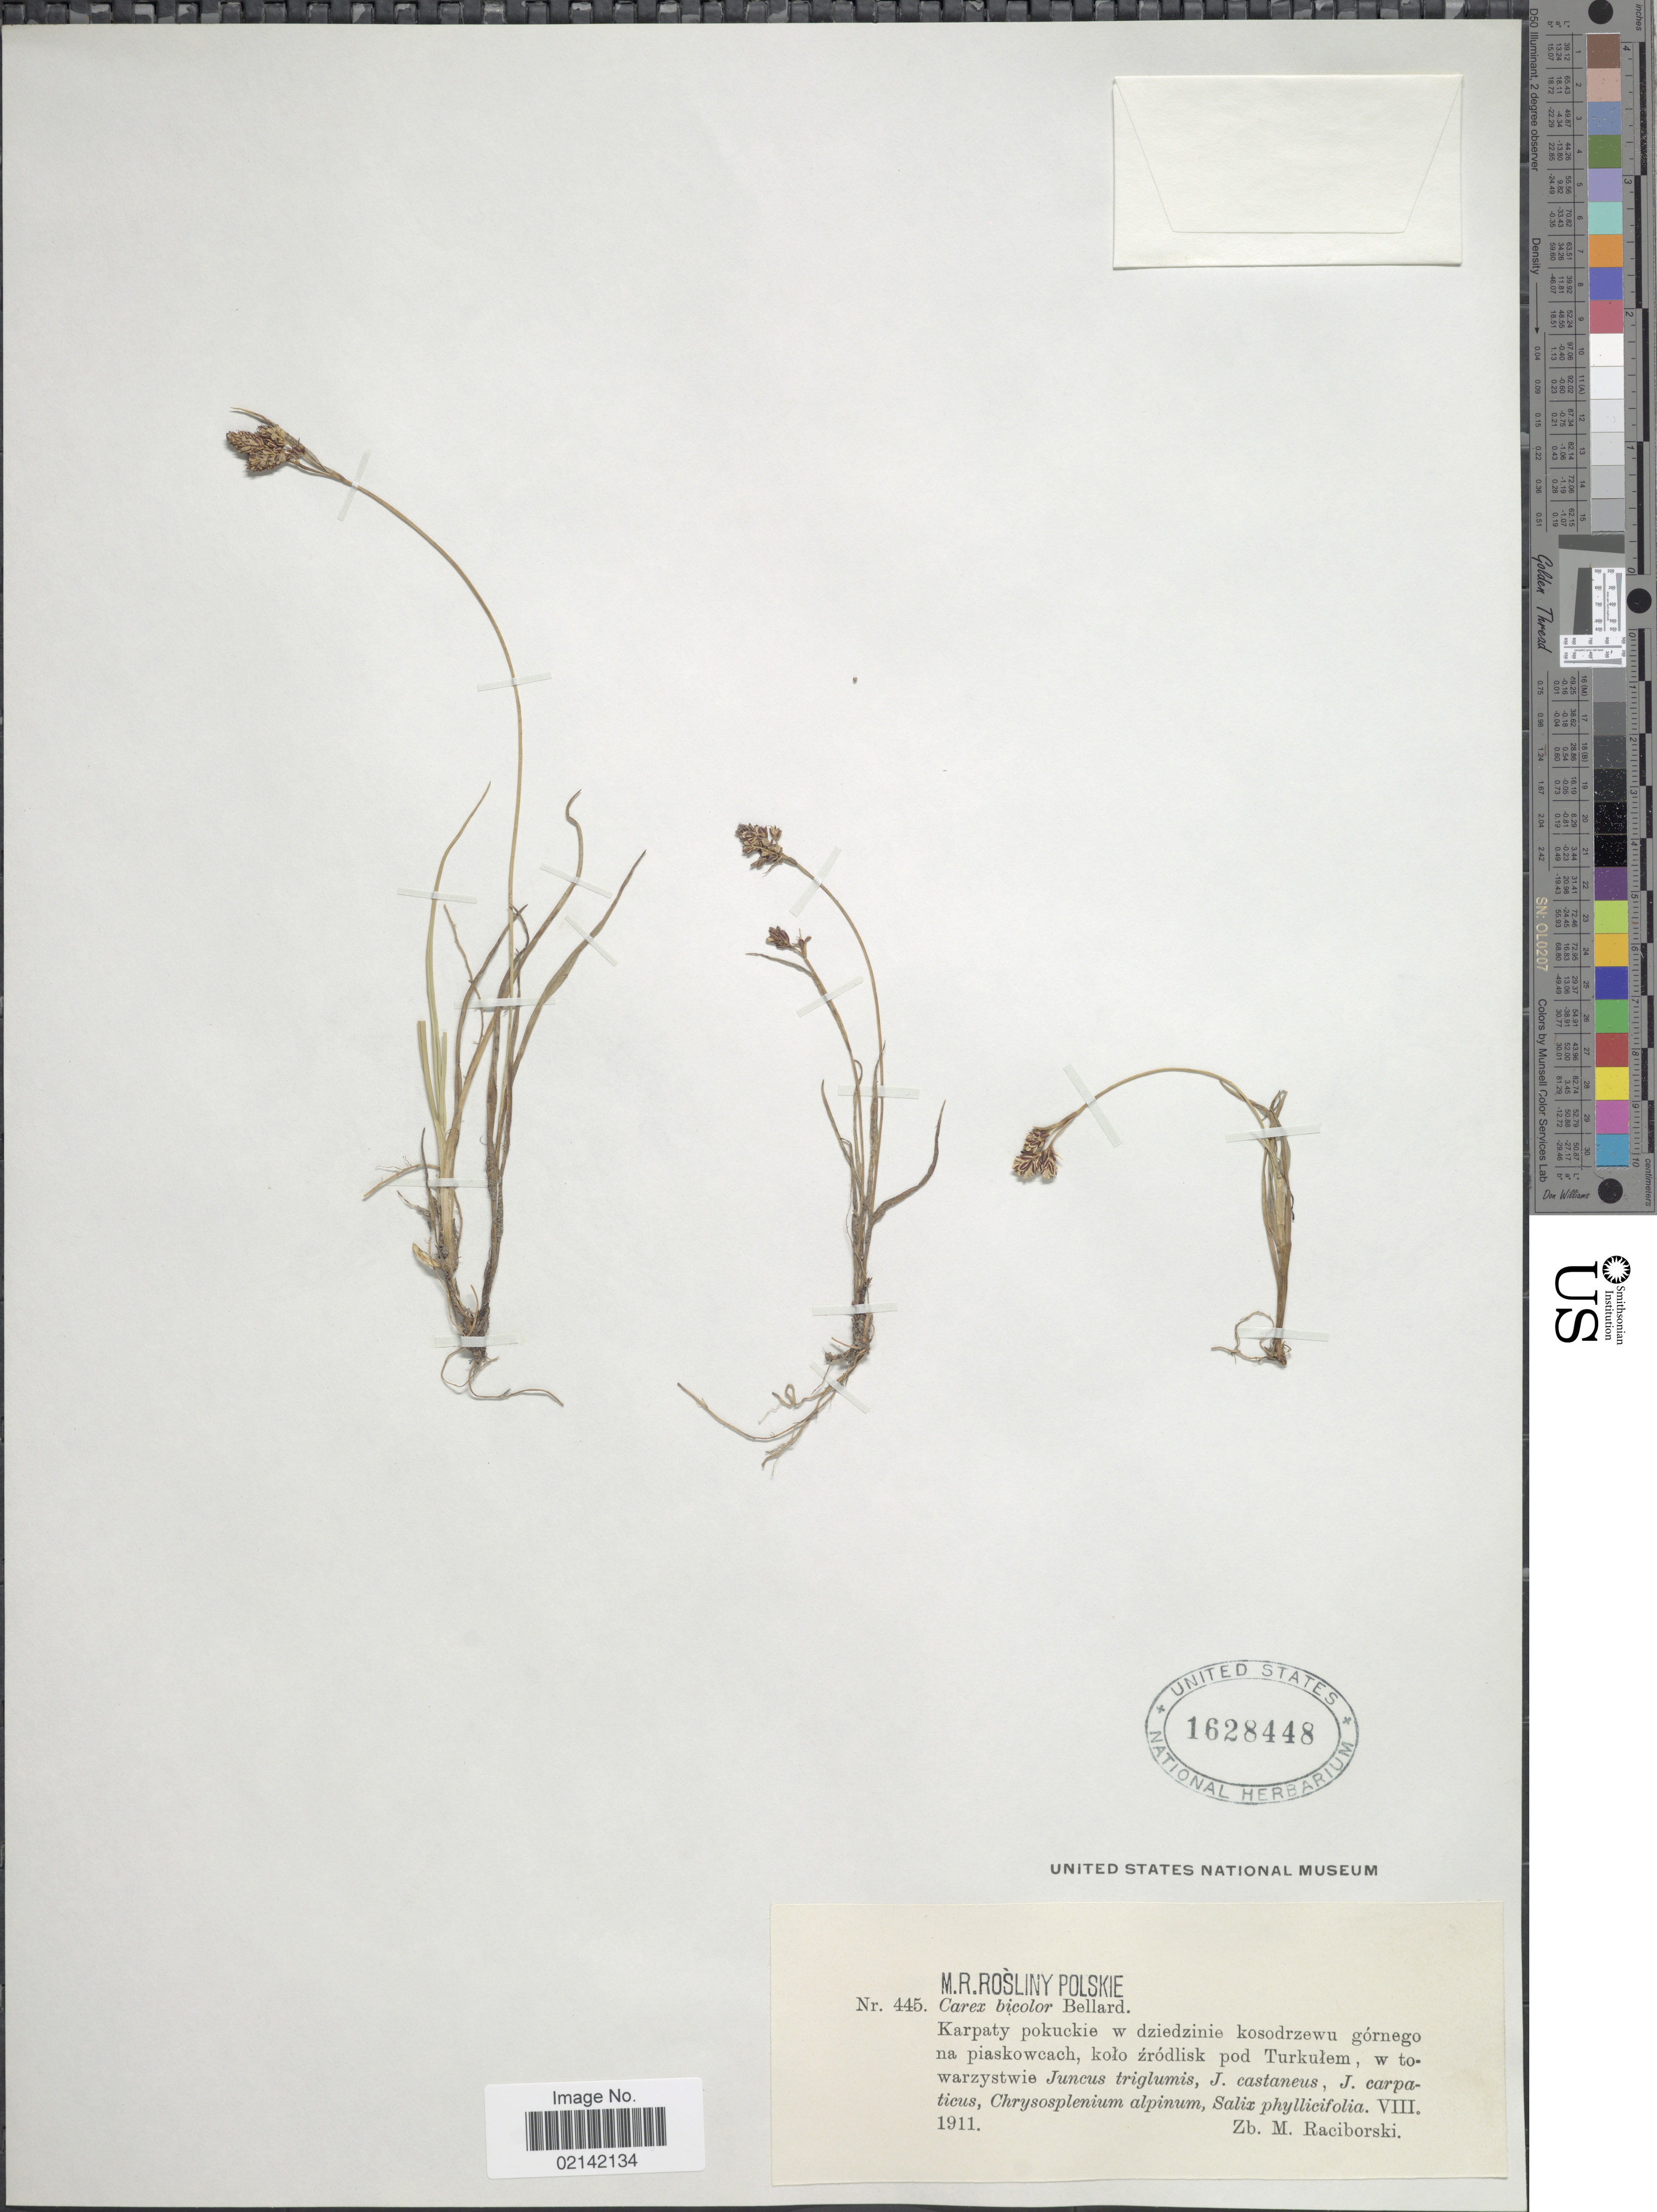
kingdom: Plantae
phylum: Tracheophyta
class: Liliopsida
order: Poales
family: Cyperaceae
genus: Carex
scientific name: Carex bicolor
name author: Bellardi ex All.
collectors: Z. Raciborski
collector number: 445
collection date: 1911-08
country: Poland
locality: Karpaty pokuckie w dziedzinie kosodrzewu gornego na piaskowach, kolo zrodlisk pod Turkulem, w towarzystwie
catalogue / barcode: US 1628448